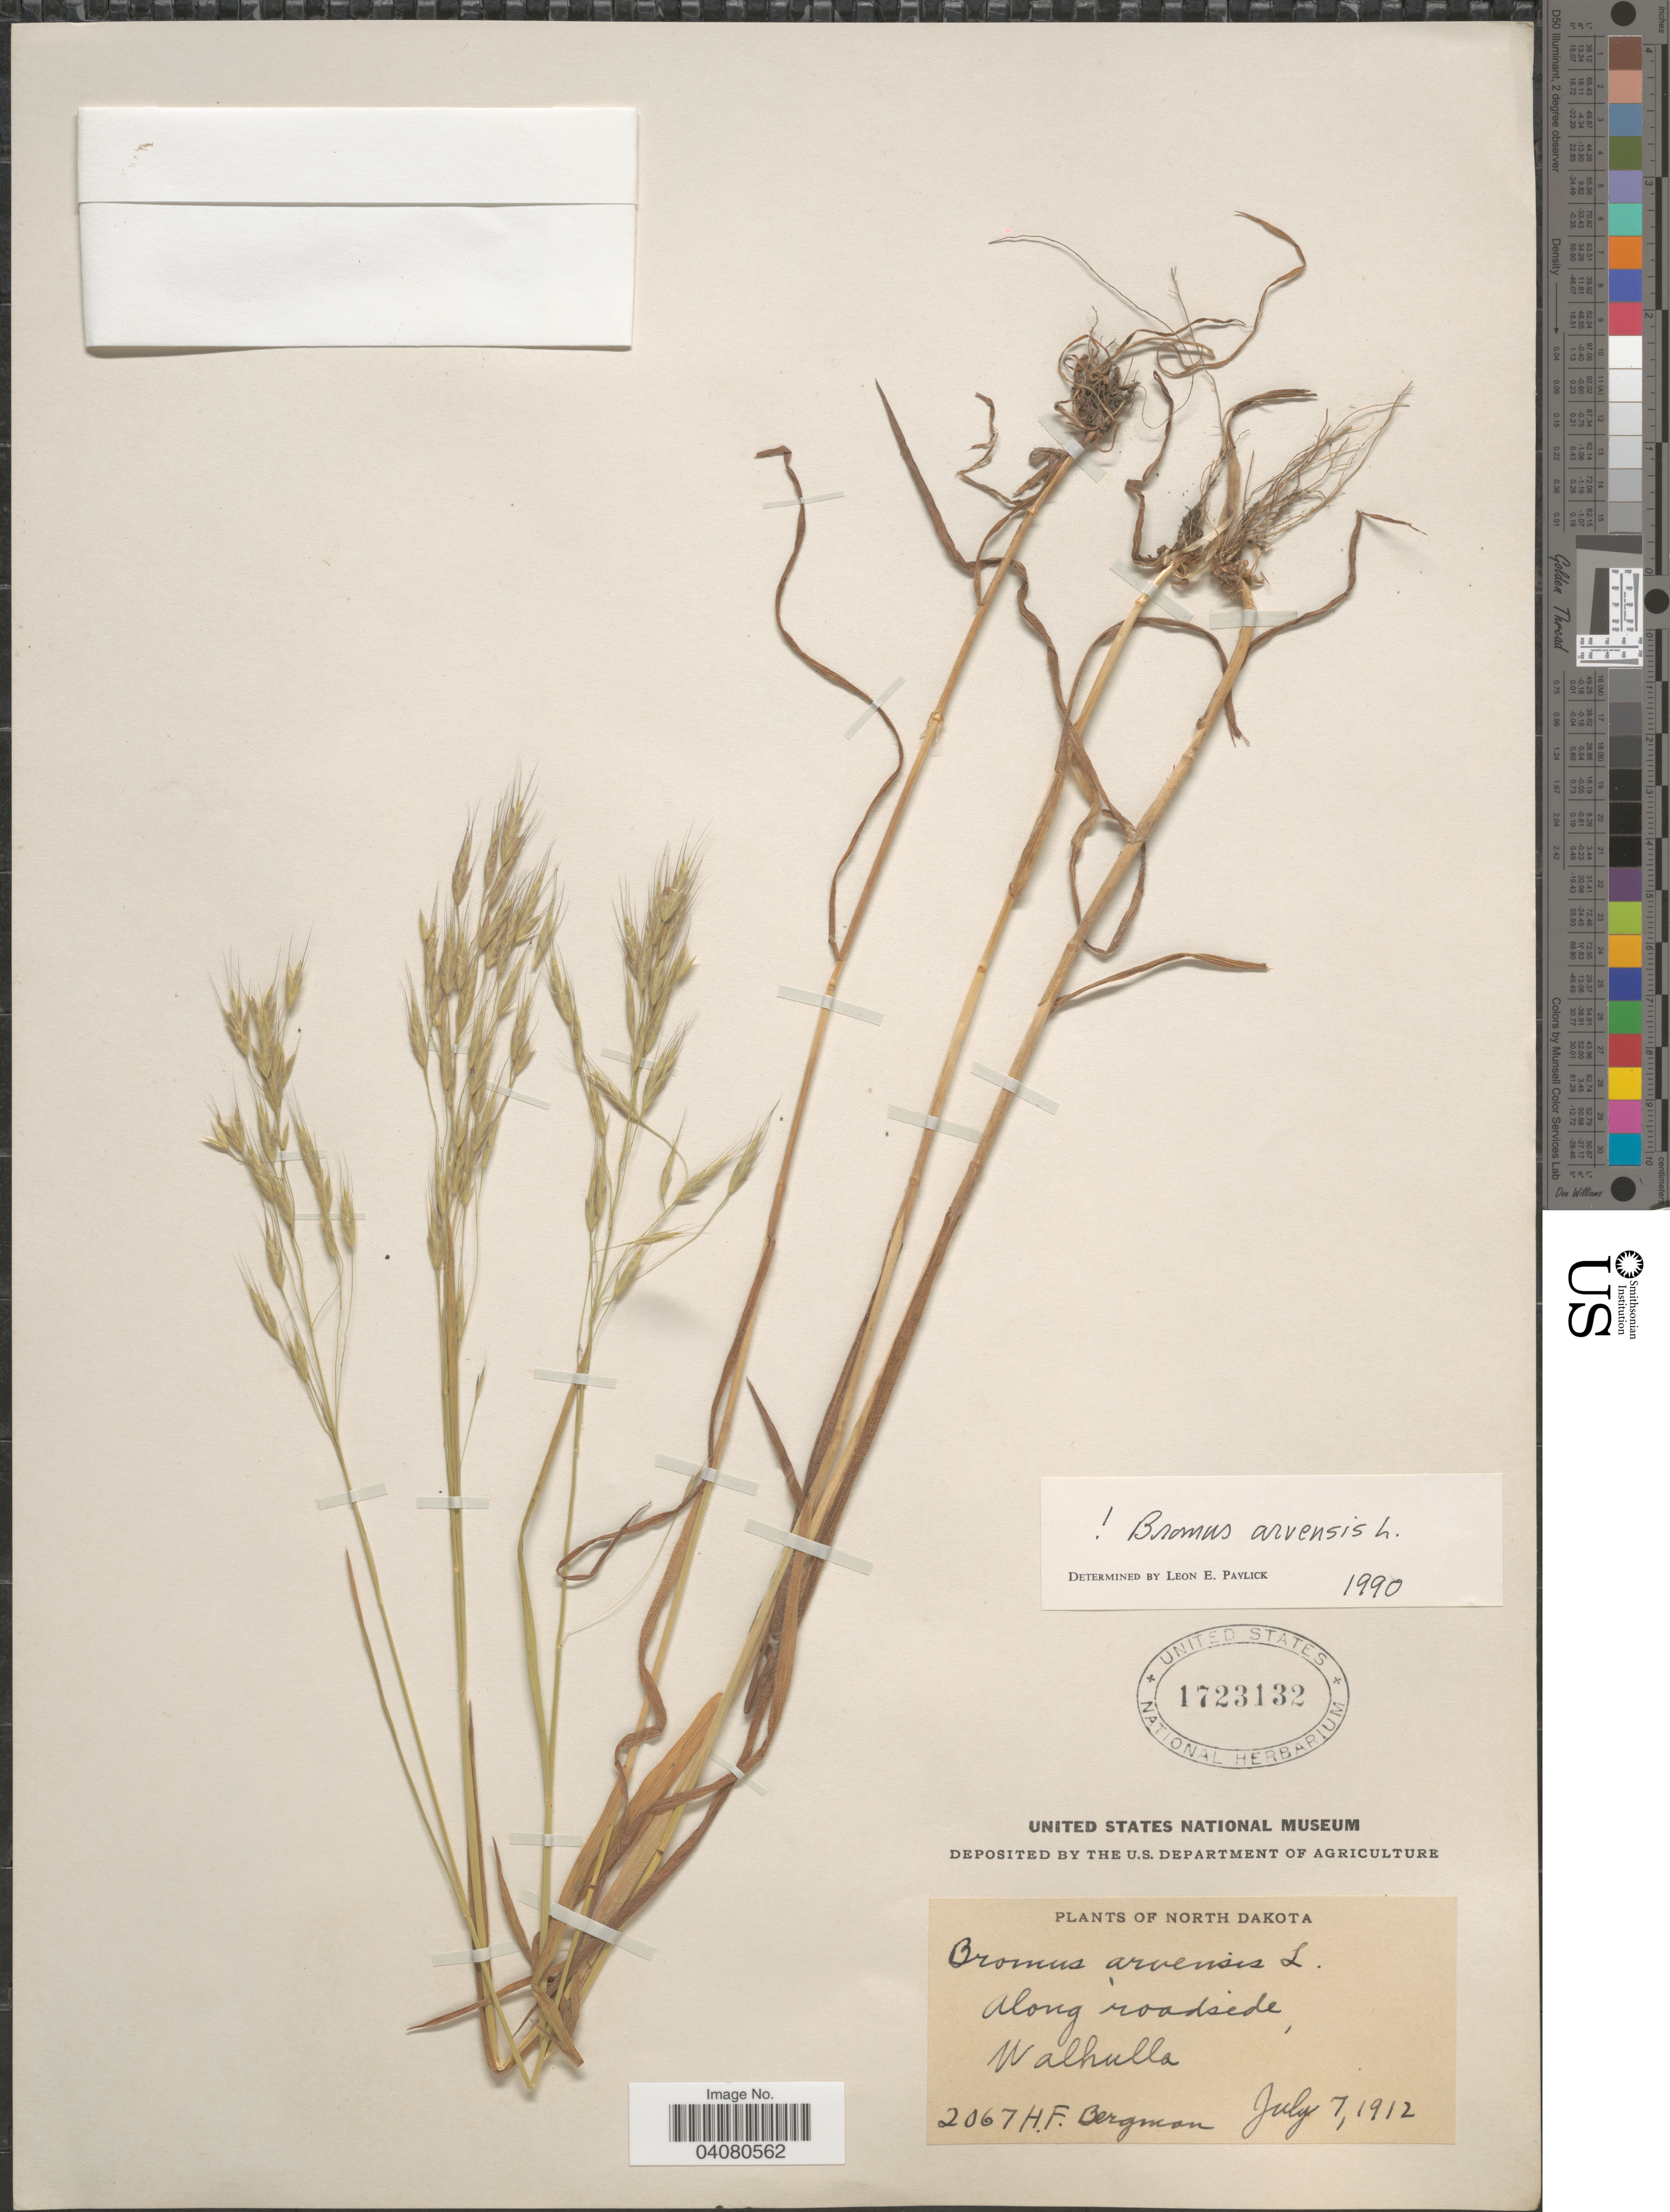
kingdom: Plantae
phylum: Tracheophyta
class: Liliopsida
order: Poales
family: Poaceae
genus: Bromus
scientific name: Bromus arvensis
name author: L.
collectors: H. Bergman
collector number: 2067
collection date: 1912-07-07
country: United States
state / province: North Dakota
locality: Along roadside, Walhulla.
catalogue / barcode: US 1723132